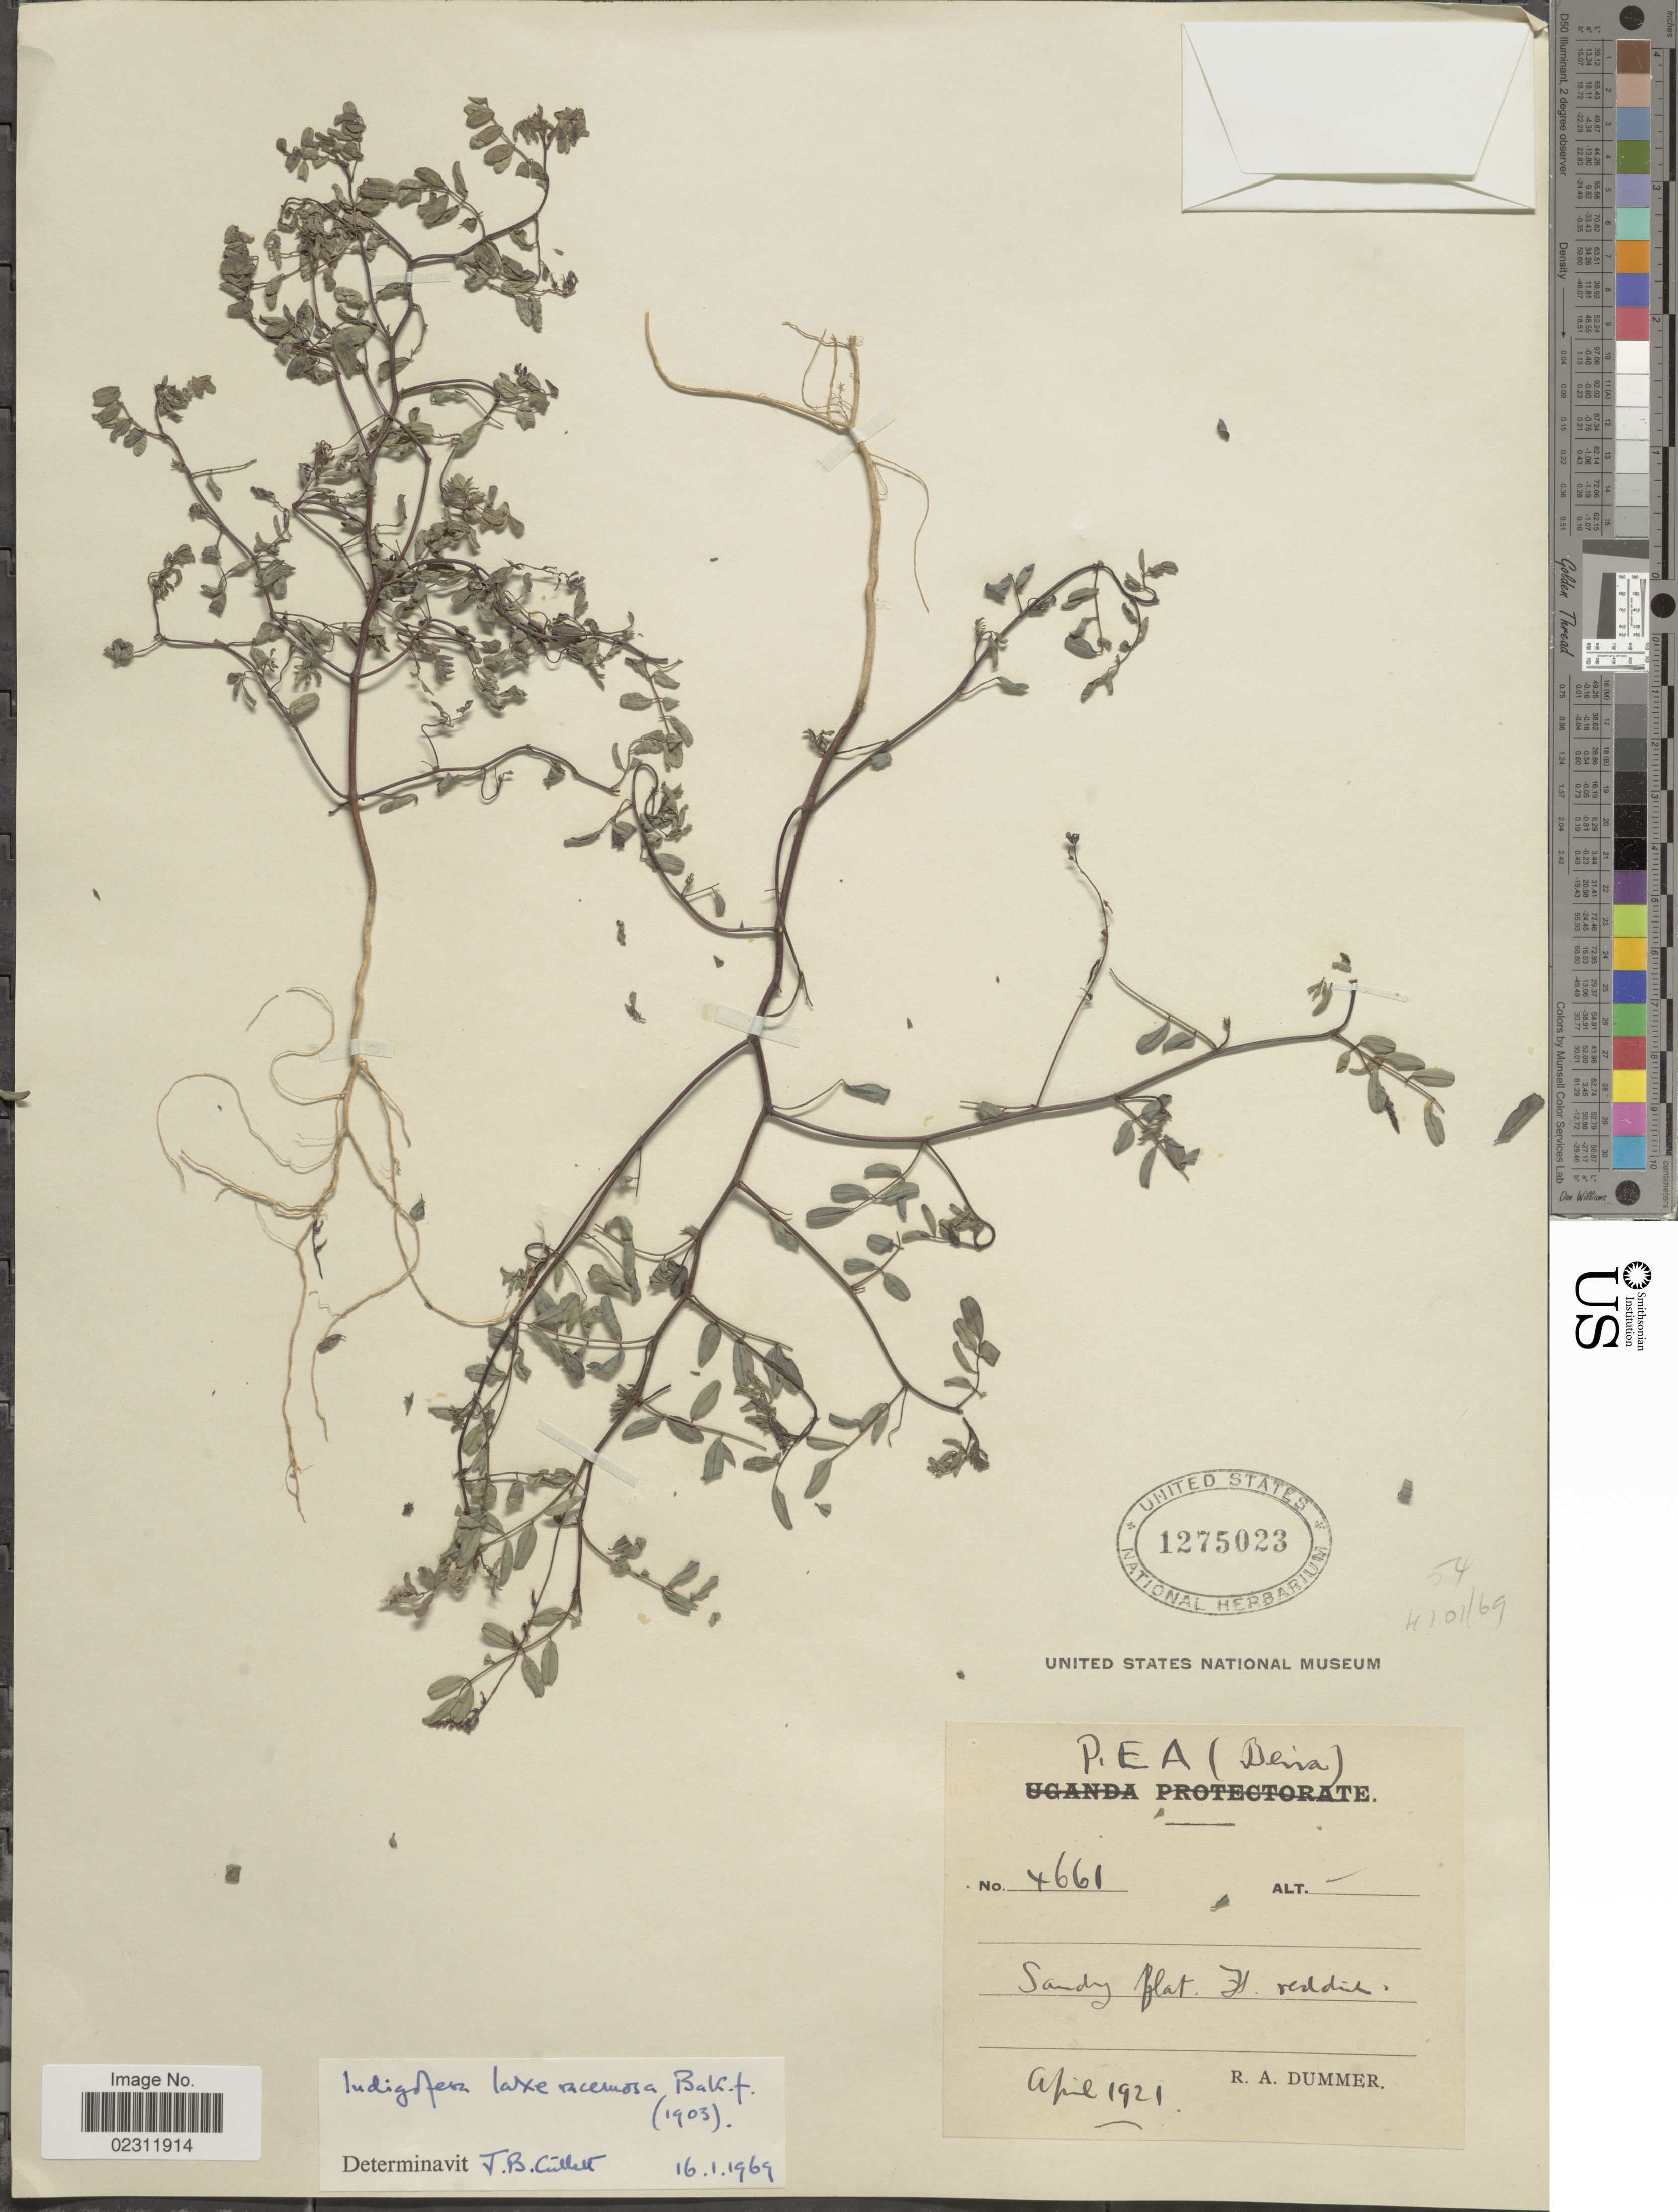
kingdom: Plantae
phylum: Tracheophyta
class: Magnoliopsida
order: Fabales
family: Fabaceae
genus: Indigofera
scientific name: Indigofera laxeracemosa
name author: Baker f.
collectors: R. Dümmer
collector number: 4661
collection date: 1921-04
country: Mozambique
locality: P.E.A. (Beira)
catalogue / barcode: US 1275023